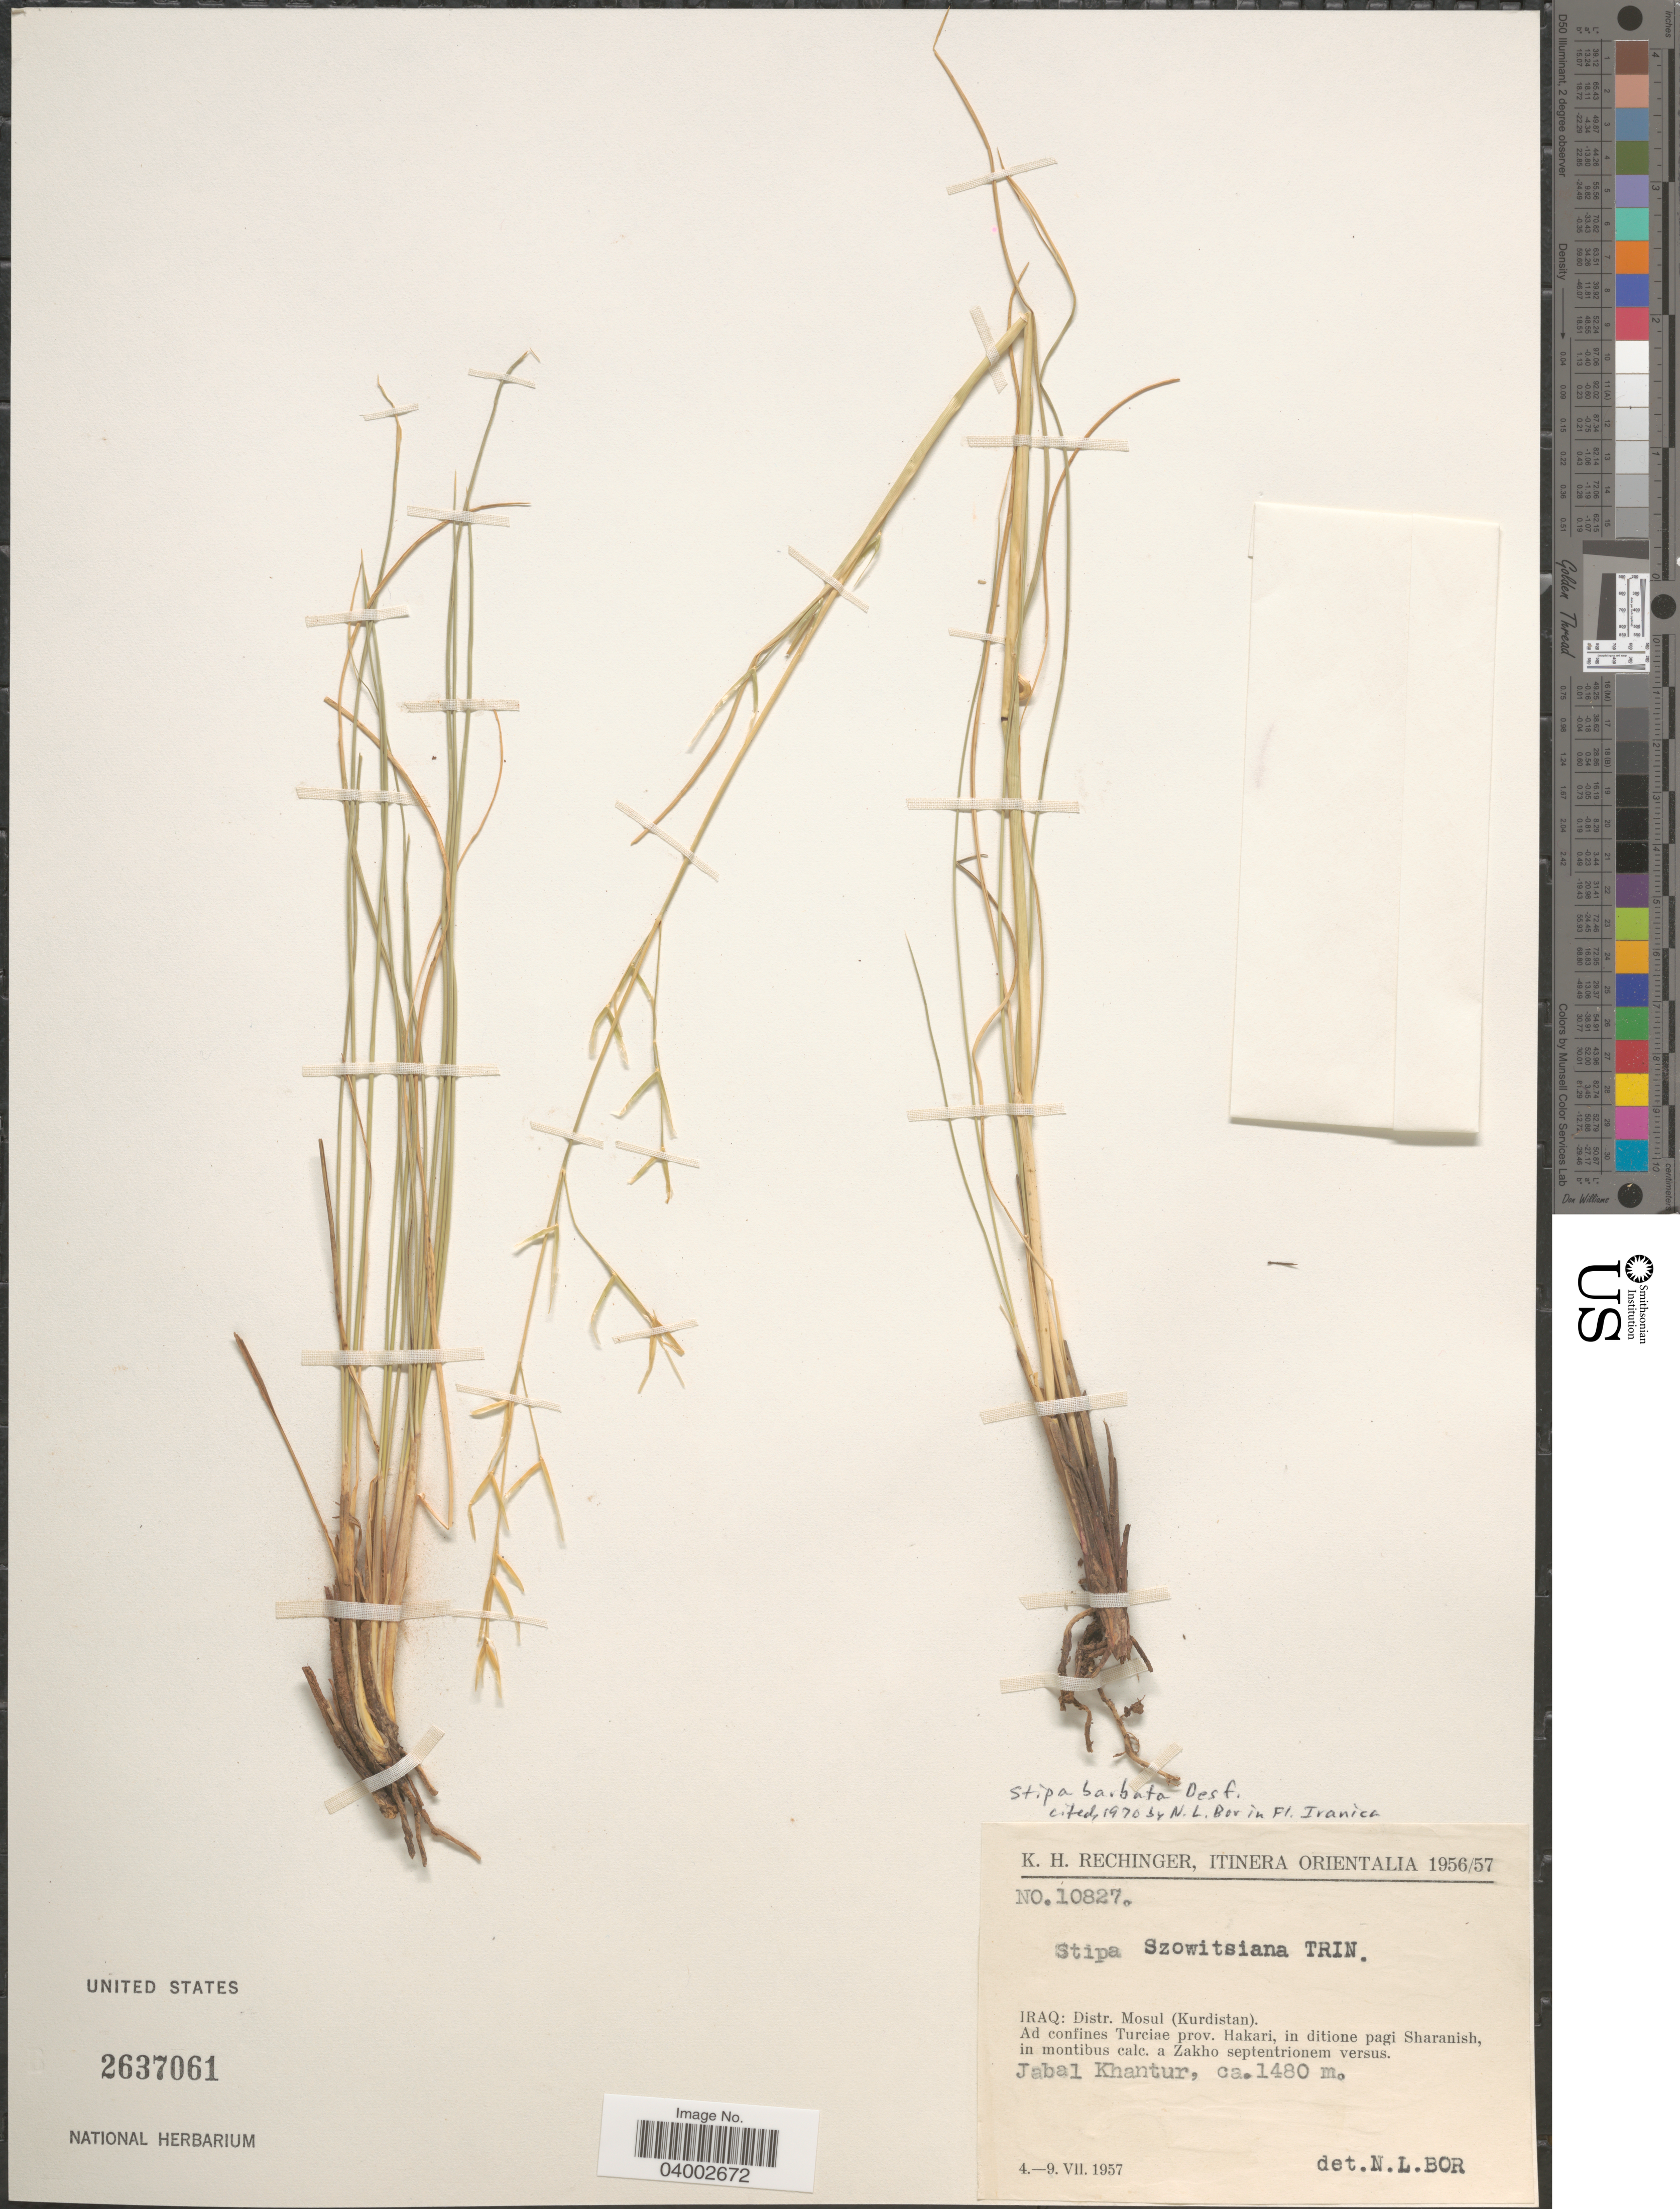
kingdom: Plantae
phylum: Tracheophyta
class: Liliopsida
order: Poales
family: Poaceae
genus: Stipa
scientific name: Stipa barbata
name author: Michx.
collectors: K. H. Rechinger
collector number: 10827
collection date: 1957-07-04/1957-07-09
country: Iran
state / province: Kurdistan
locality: Itinera Orientalia. Distr. Mosul (Kurdistan). Ad confines Turciae prov. Hakari, in ditione pagi Sharanish, in montibus calc. a Zakho septentrionem versus. Jabal Khantur.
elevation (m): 1480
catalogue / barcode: US 2637061